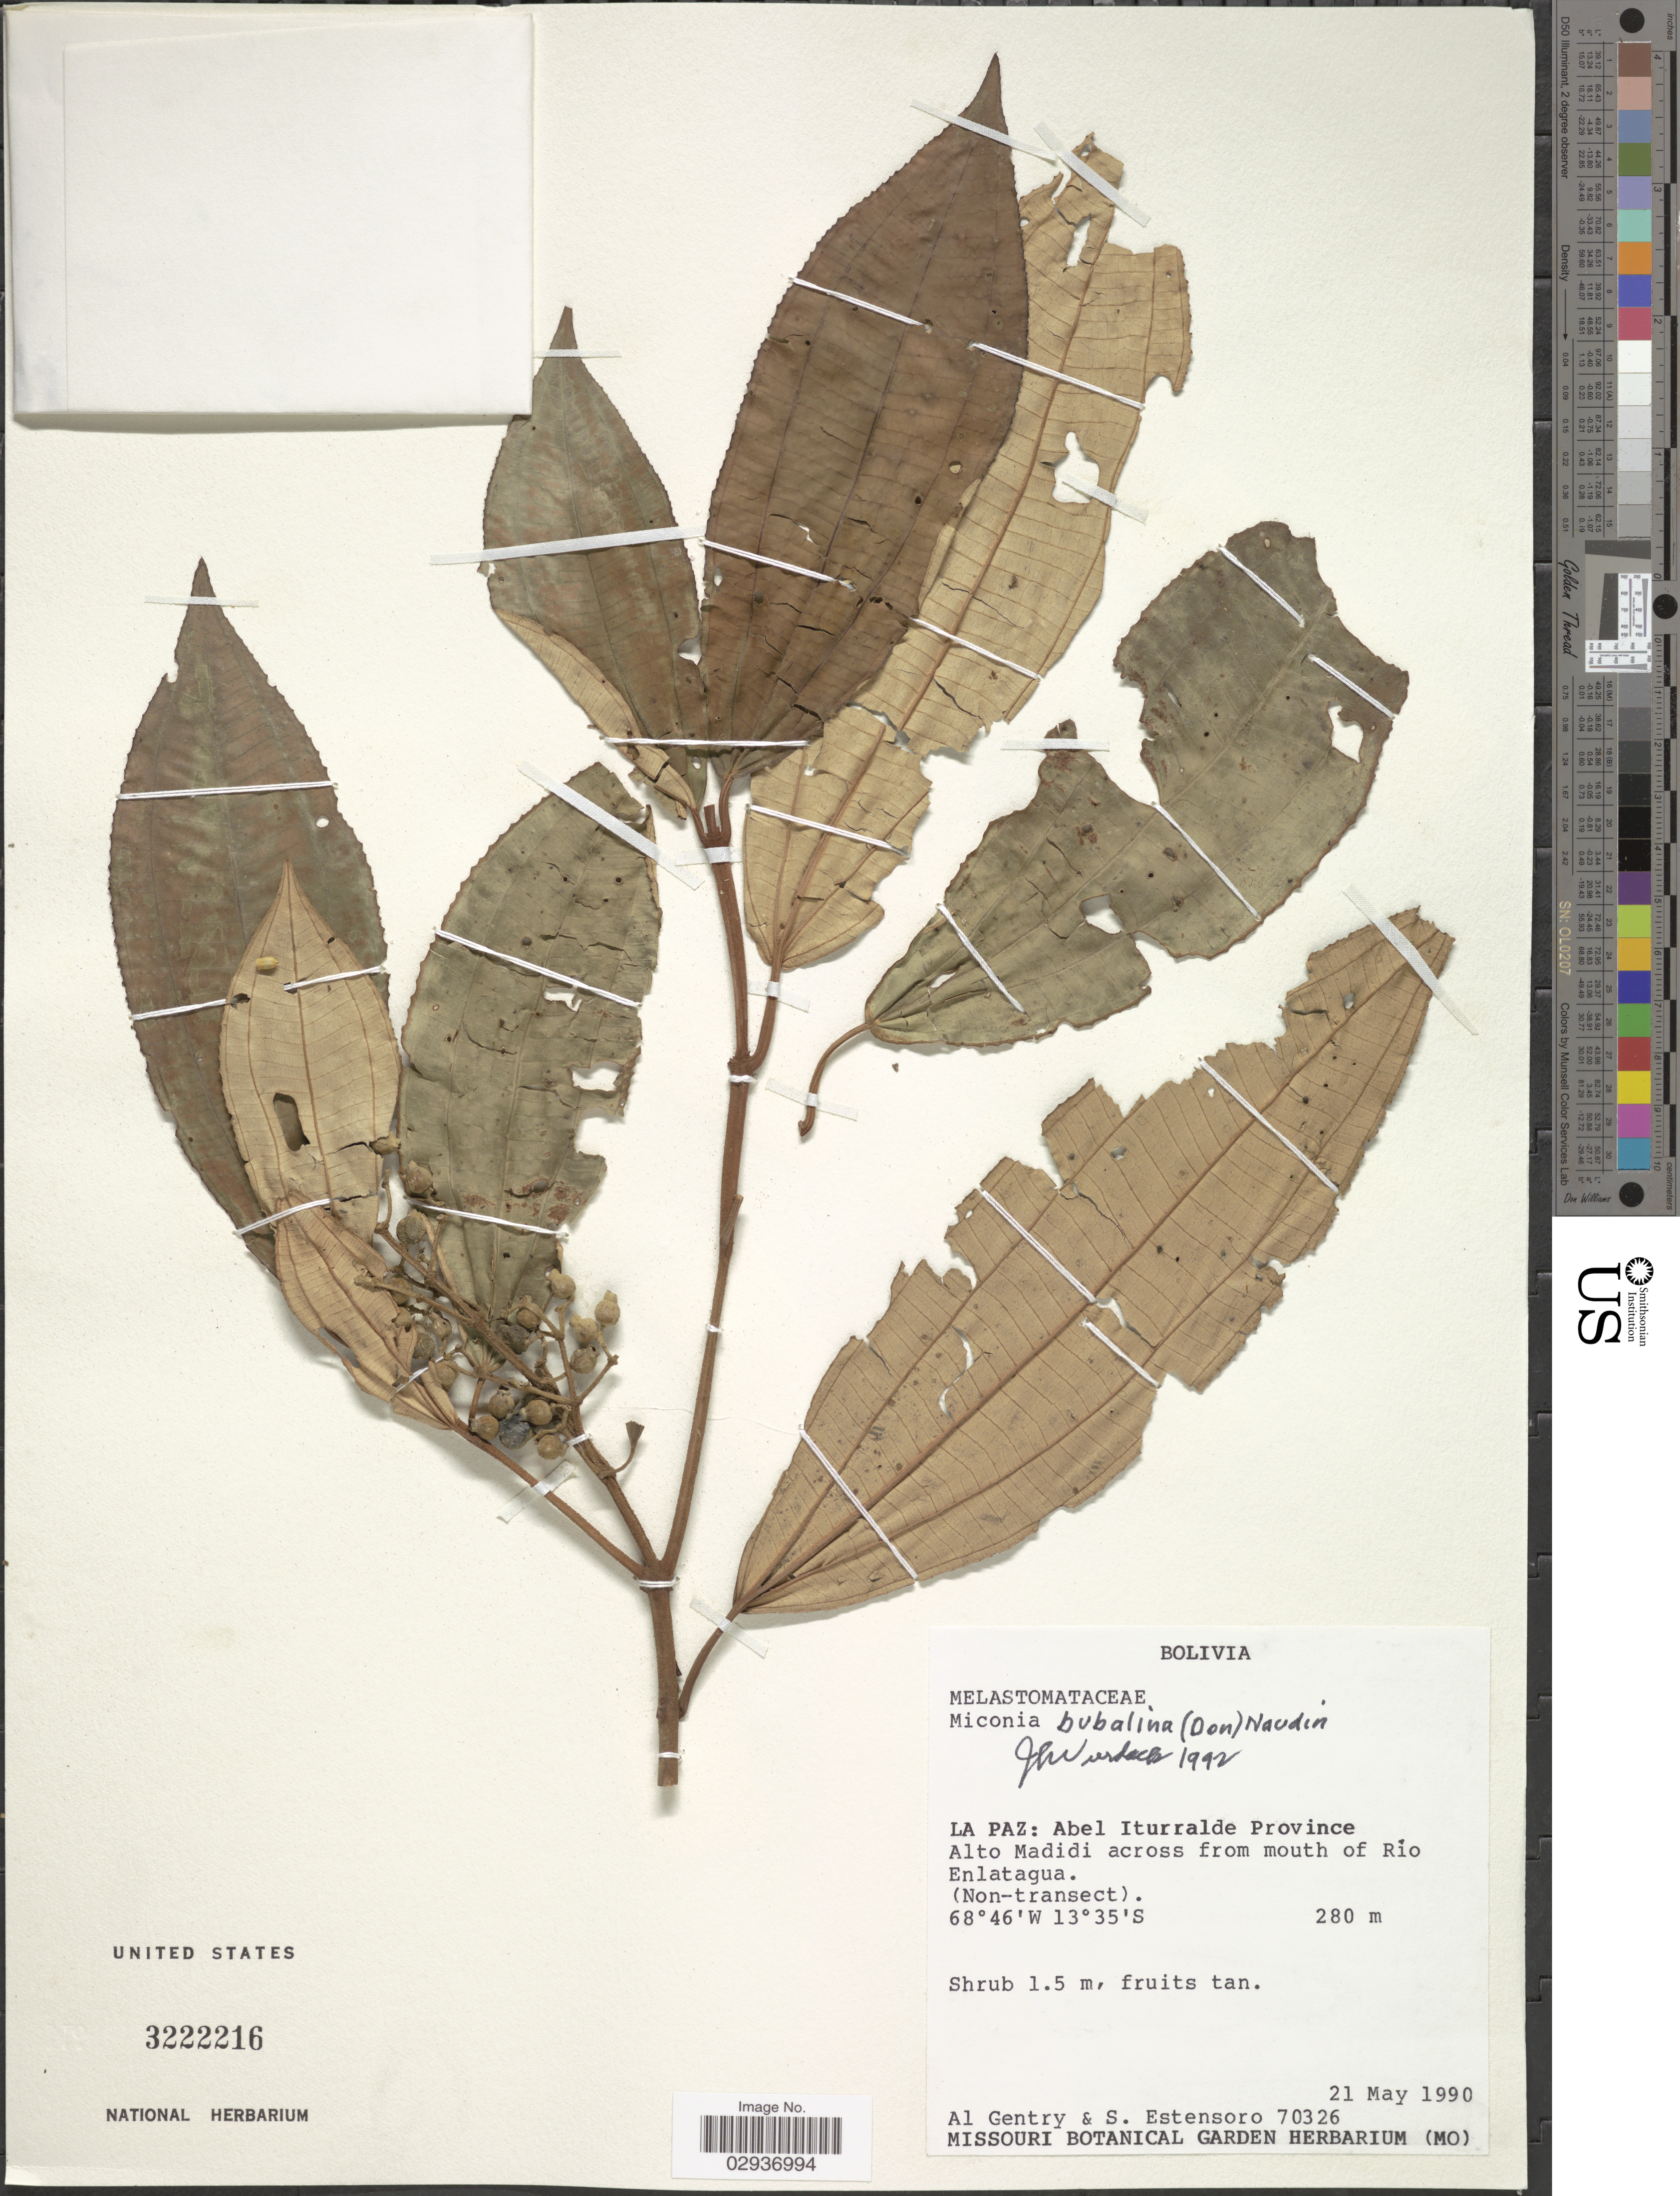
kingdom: Plantae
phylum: Tracheophyta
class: Magnoliopsida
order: Myrtales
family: Melastomataceae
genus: Miconia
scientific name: Miconia bubalina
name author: Naudin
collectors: A. H. Gentry & S. Estensoro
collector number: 70326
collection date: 1990-05-21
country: Bolivia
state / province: La Paz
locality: La Paz: Abel Iturralde Province. Alto Madidi across from mouth of Río Enlatagua.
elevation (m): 280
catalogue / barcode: US 3222216